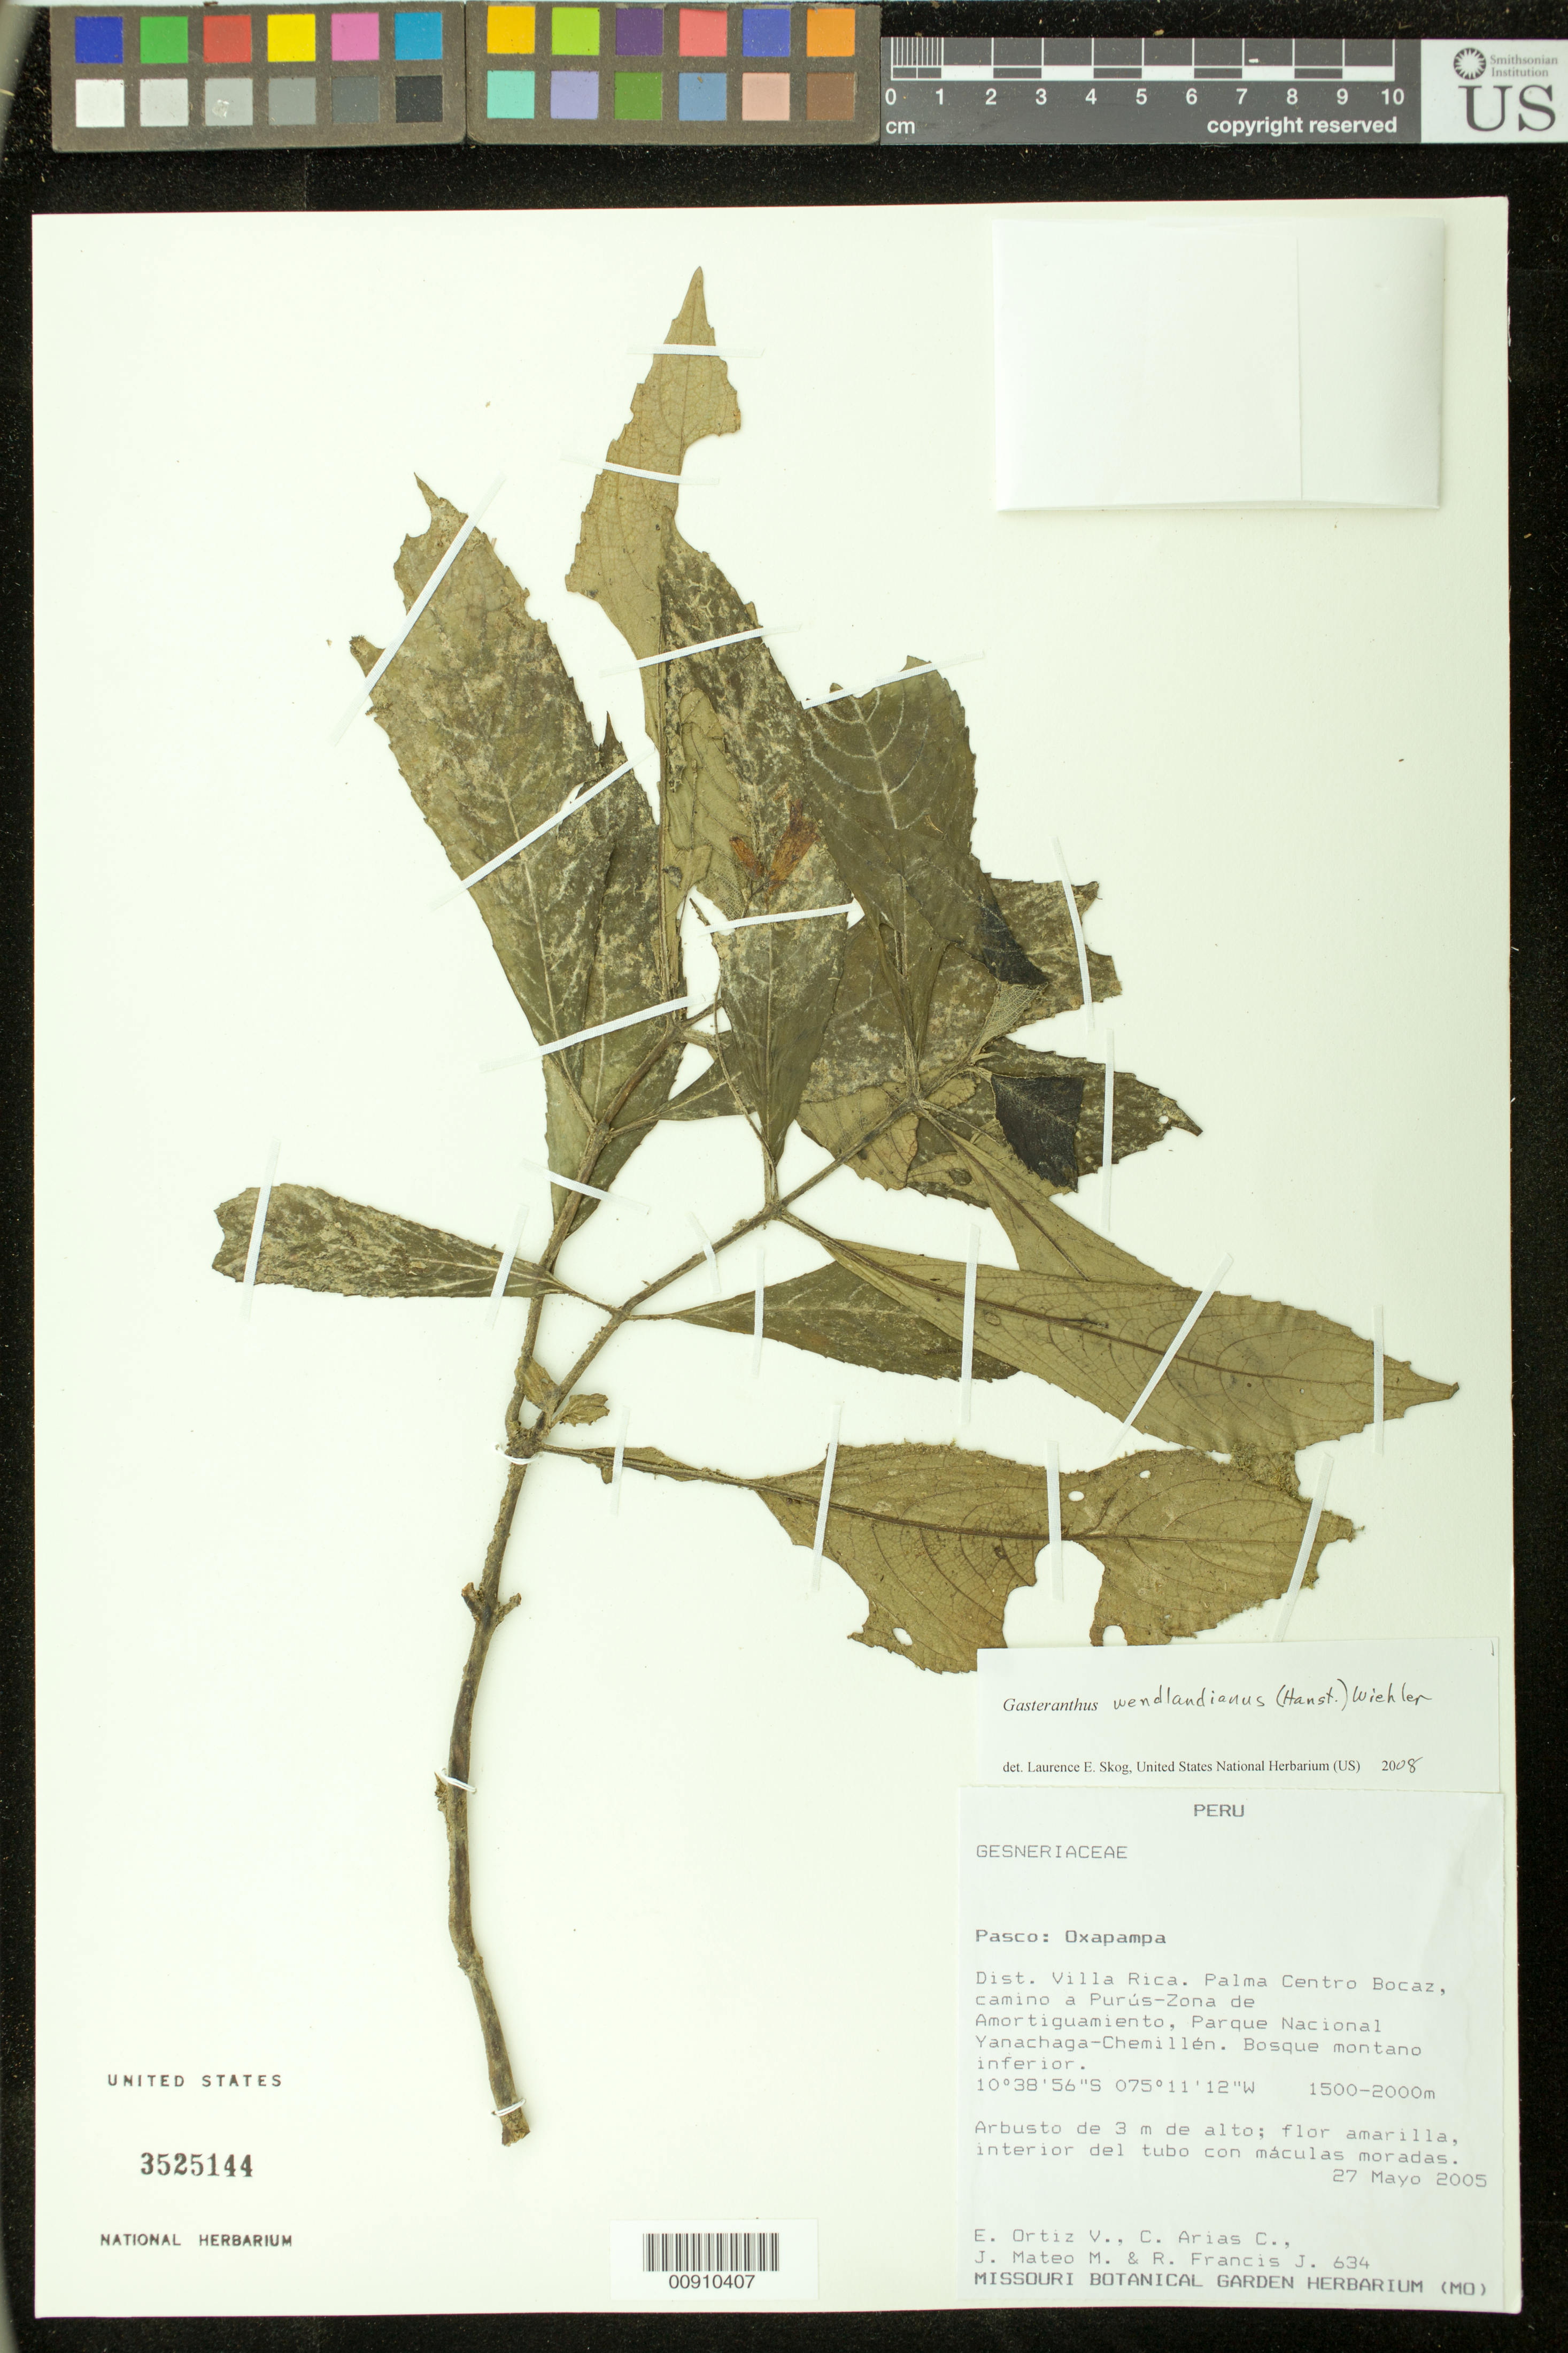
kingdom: Plantae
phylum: Tracheophyta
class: Magnoliopsida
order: Lamiales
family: Gesneriaceae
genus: Gasteranthus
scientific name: Gasteranthus wendlandianus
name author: (Hanst.) Wiehler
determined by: Skog, Laurence E.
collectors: E. Ortiz V., C. Arias C., J. Mateo M. & R. Francis J.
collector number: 634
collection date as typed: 27 May 2005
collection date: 2005-05-27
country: Peru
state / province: Pasco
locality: Pasco: Oxapampa. Dist. Villa Rica. Palma Centro Bocaz, camino a Purús-Zona de Amortiguamiento, Parque Nacional Yanachaga-Chemillén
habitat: Bosque montano inferior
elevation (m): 1500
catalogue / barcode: US 3525144